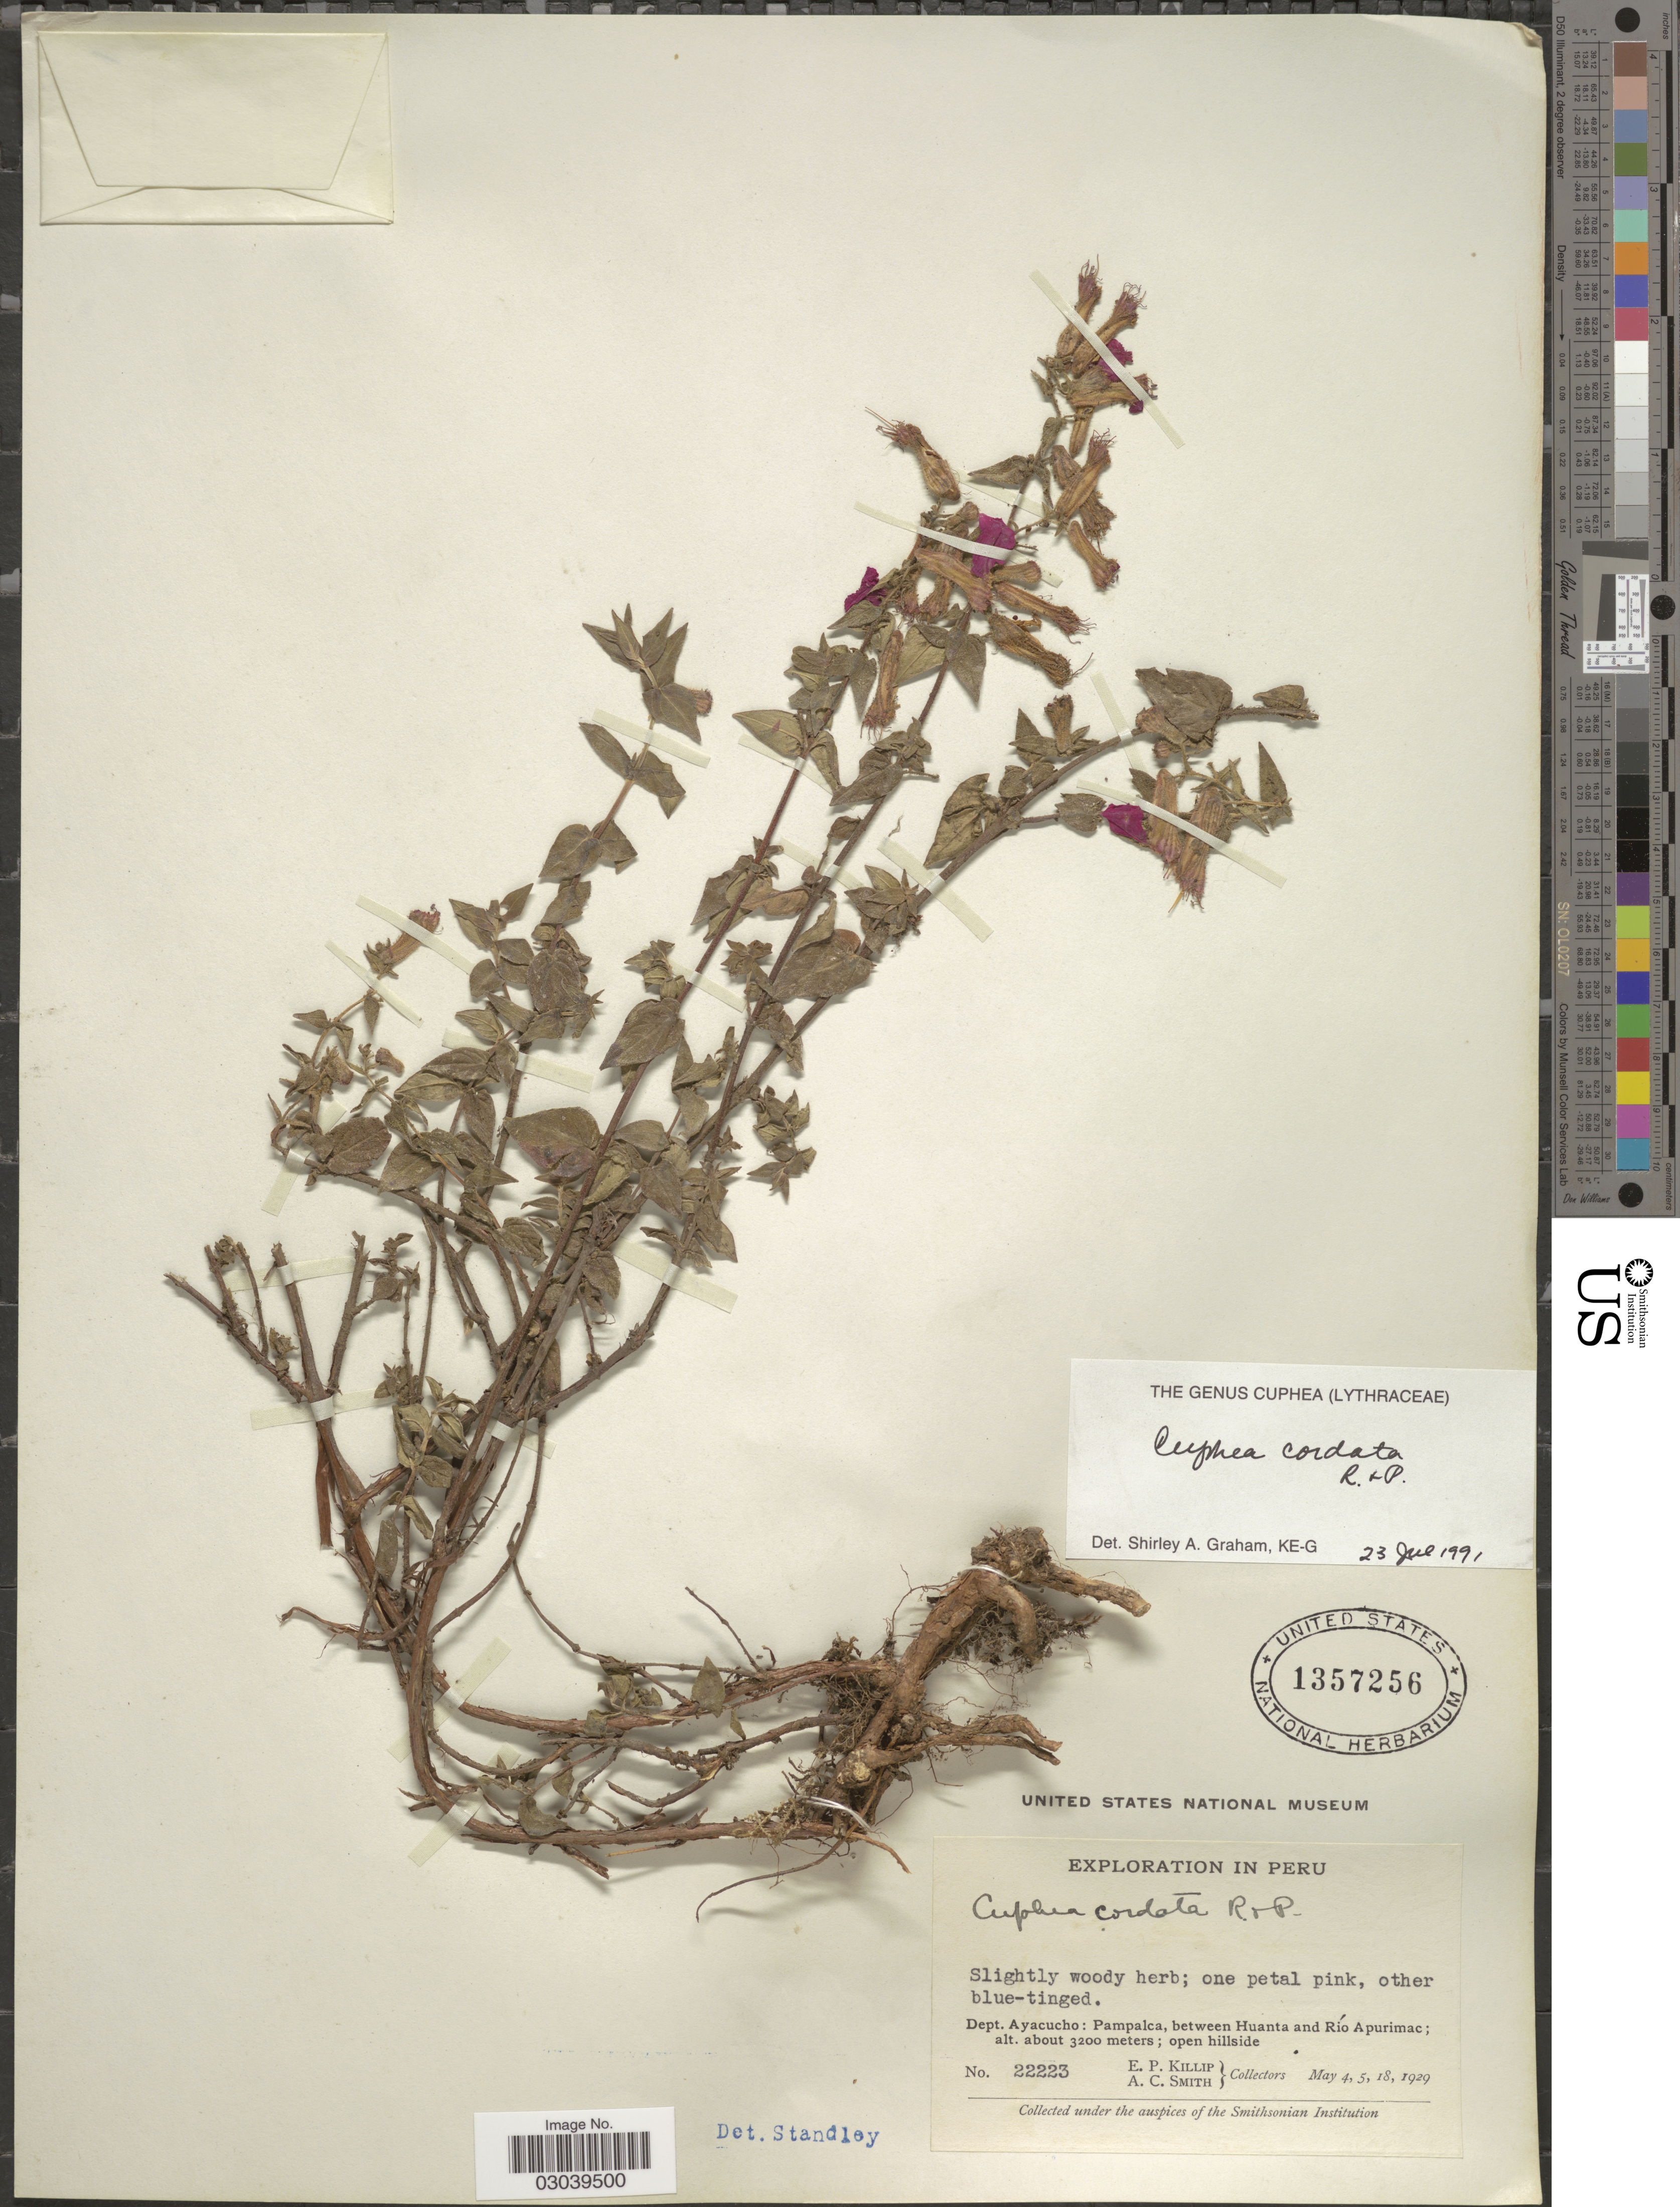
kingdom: Plantae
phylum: Tracheophyta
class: Magnoliopsida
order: Myrtales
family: Lythraceae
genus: Cuphea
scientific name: Cuphea cordata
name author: Ruiz & Pav.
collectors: E. P. Killip & A. C. Smith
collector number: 22223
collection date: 1929-05-04/1929-05-18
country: Peru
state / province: Ayacucho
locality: Dept. Ayacucho: Pampalca, between Huanta and Río Apurimac.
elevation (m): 3200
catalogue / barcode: US 1357256